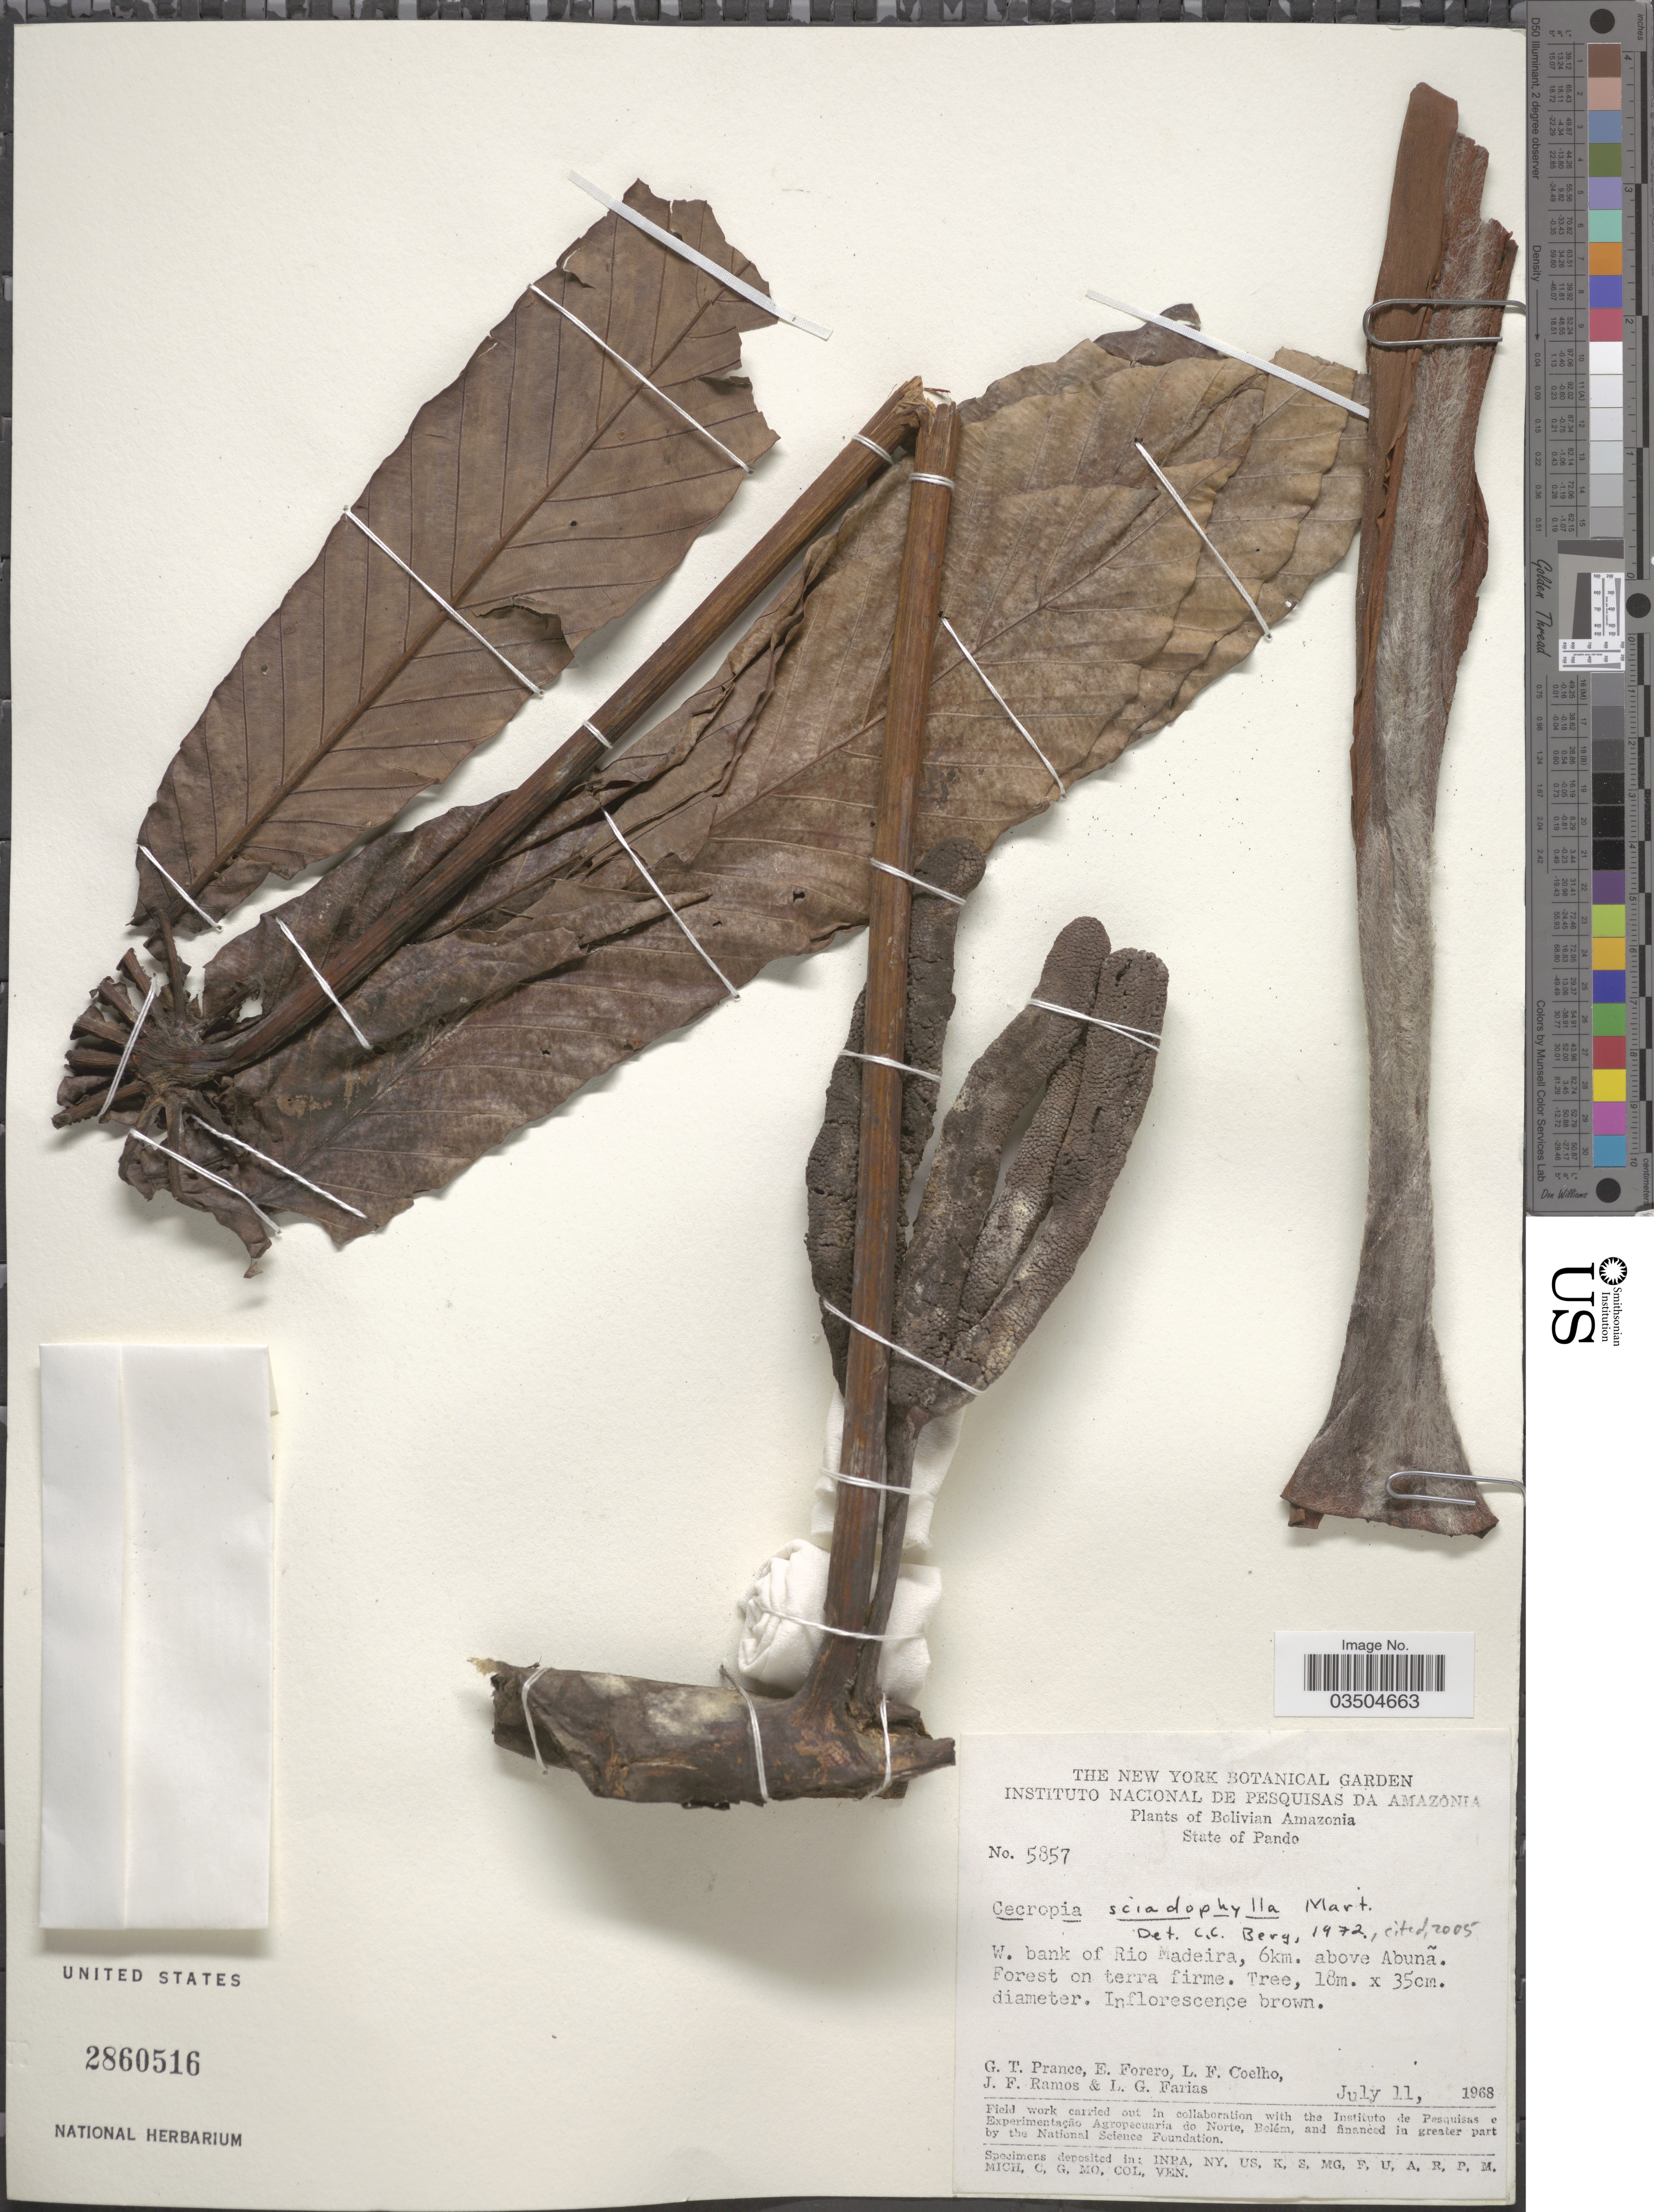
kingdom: Plantae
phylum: Tracheophyta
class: Magnoliopsida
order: Rosales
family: Urticaceae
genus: Cecropia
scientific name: Cecropia sciadophylla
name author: Mart.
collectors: G. T. Prance, E. Forero, L. F. Coelho, J. F. Ramos & L. G. Farias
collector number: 5857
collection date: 1968-07-11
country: Bolivia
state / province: Pando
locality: Bolivian Amazonia. State of Pando. W. bank of Rio Madeira, 6 km. above abuña.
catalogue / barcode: US 2860516